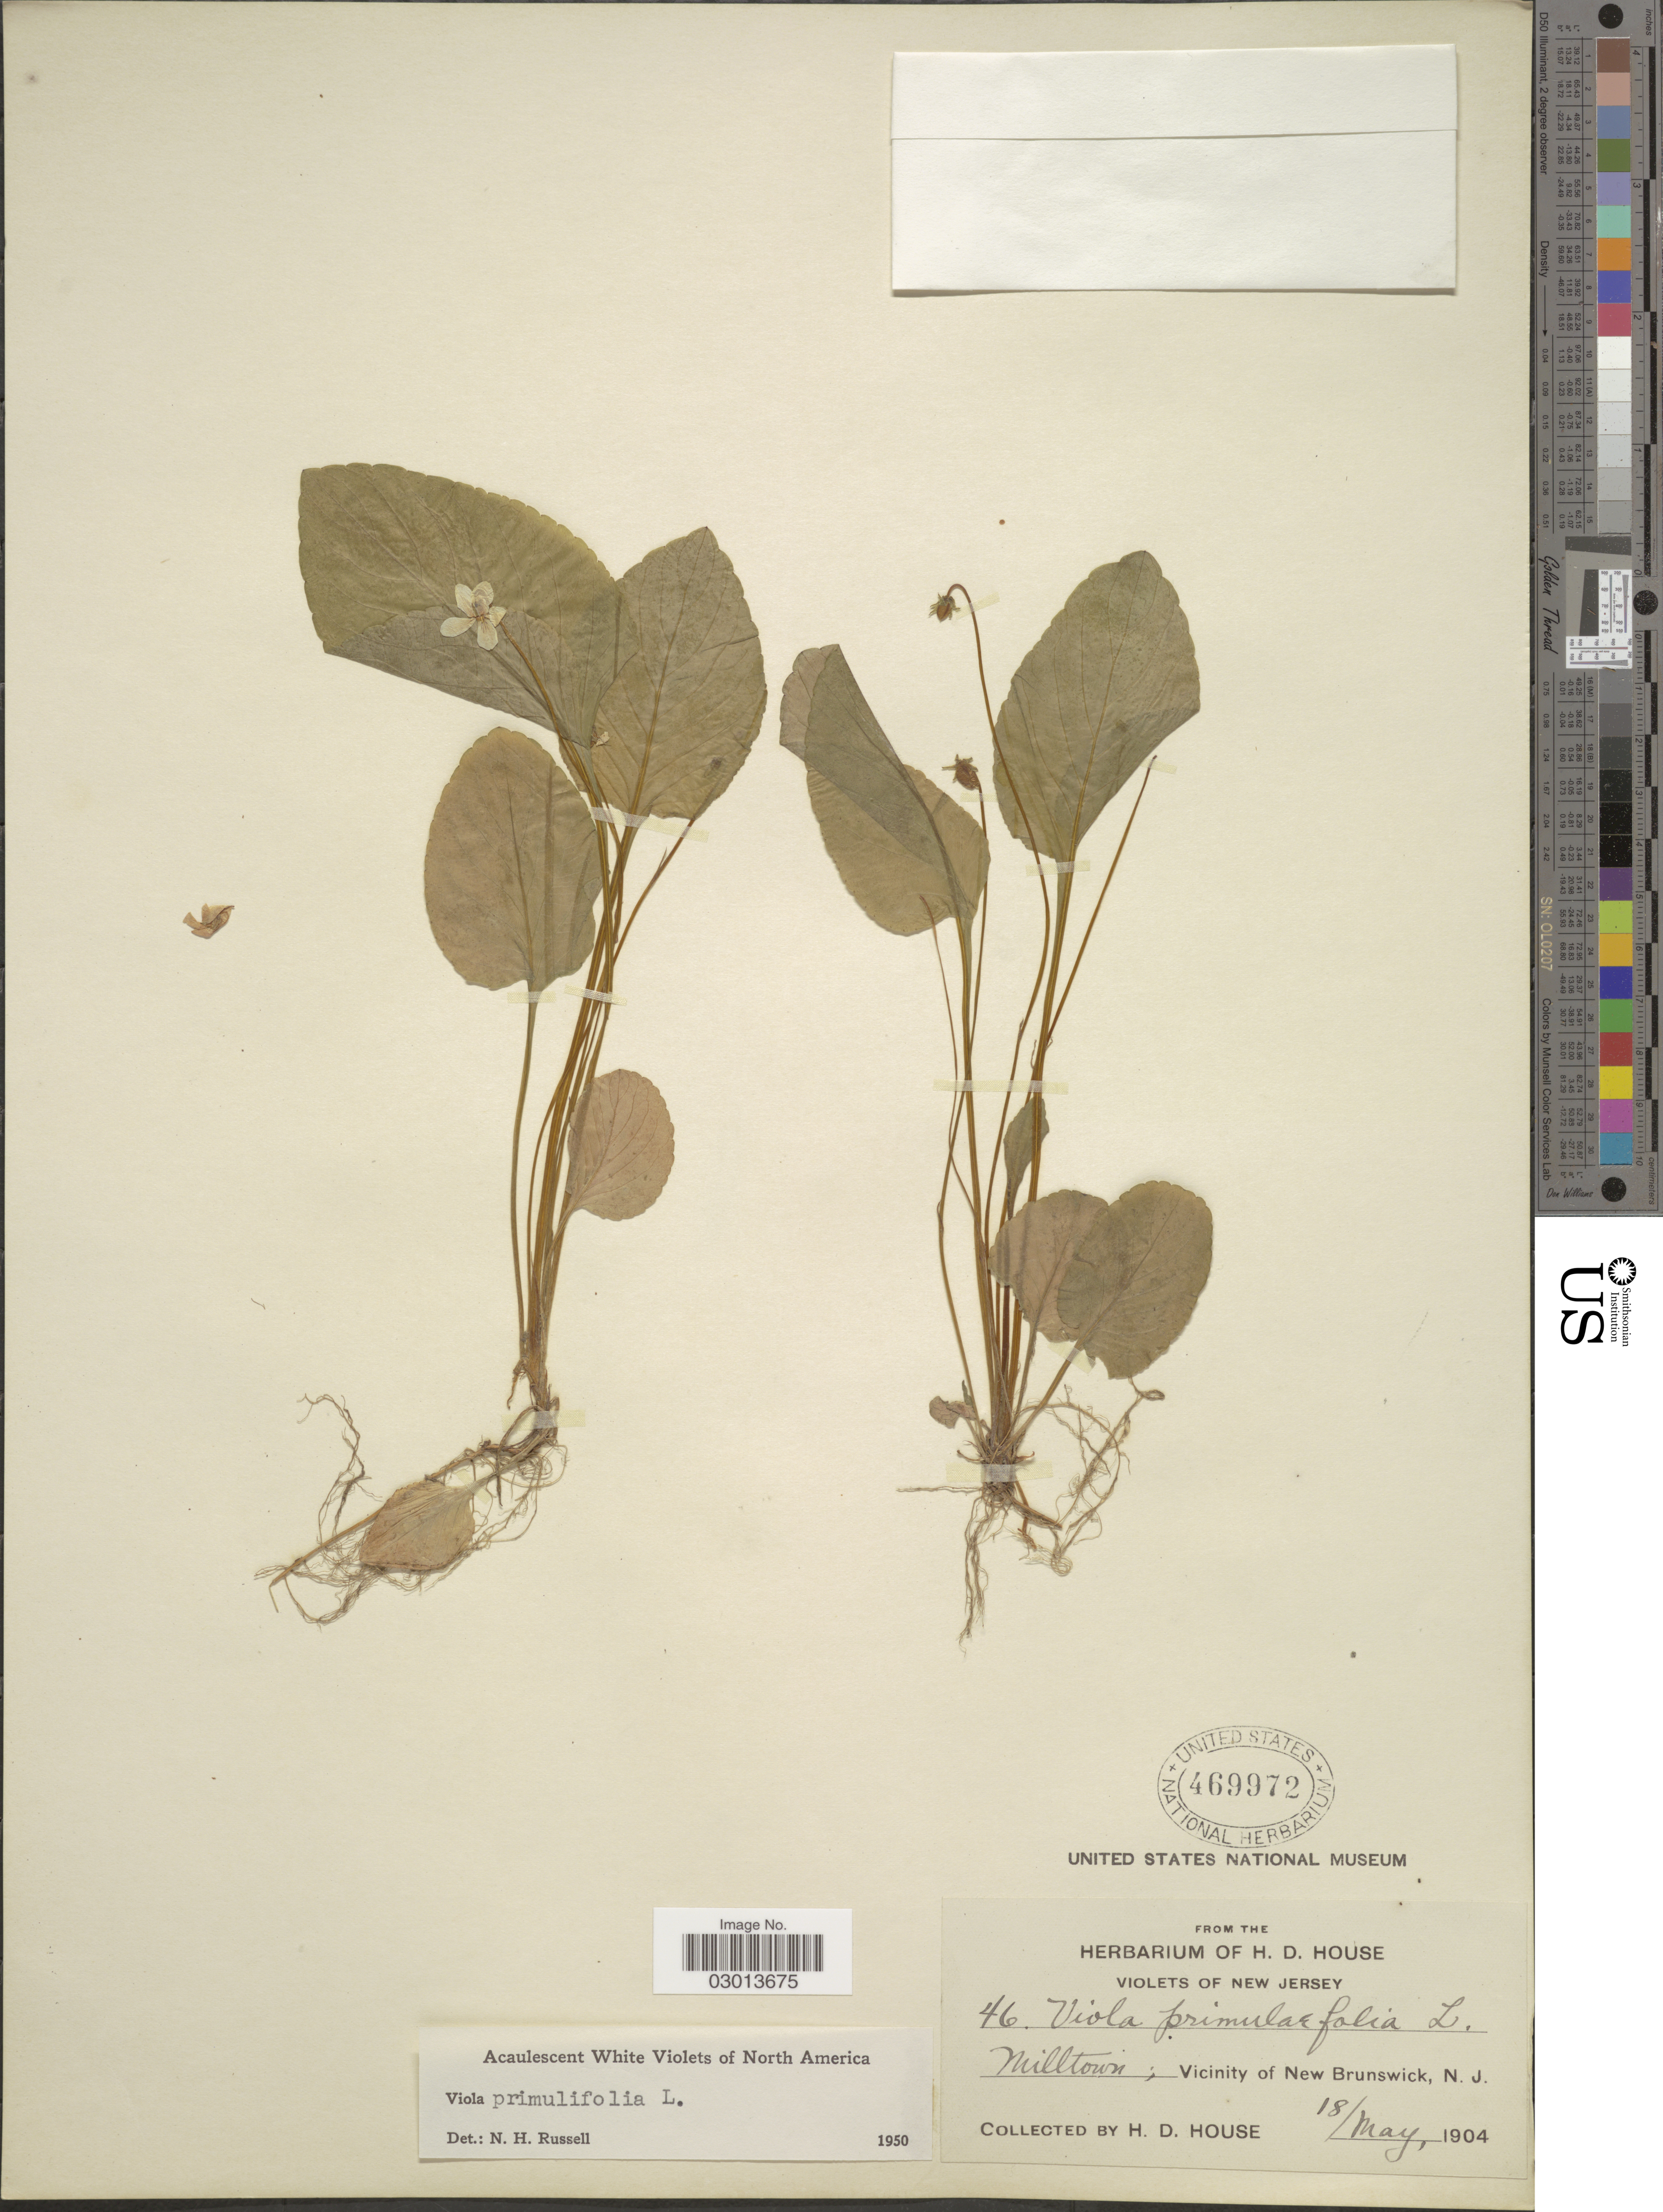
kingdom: Plantae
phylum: Tracheophyta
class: Magnoliopsida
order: Malpighiales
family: Violaceae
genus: Viola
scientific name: Viola primulifolia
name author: L.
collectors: H. D. House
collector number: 46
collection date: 1904-05-18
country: United States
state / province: New Jersey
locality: Milltown; vicinity of New Brunswick, N. J.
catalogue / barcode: US 469972